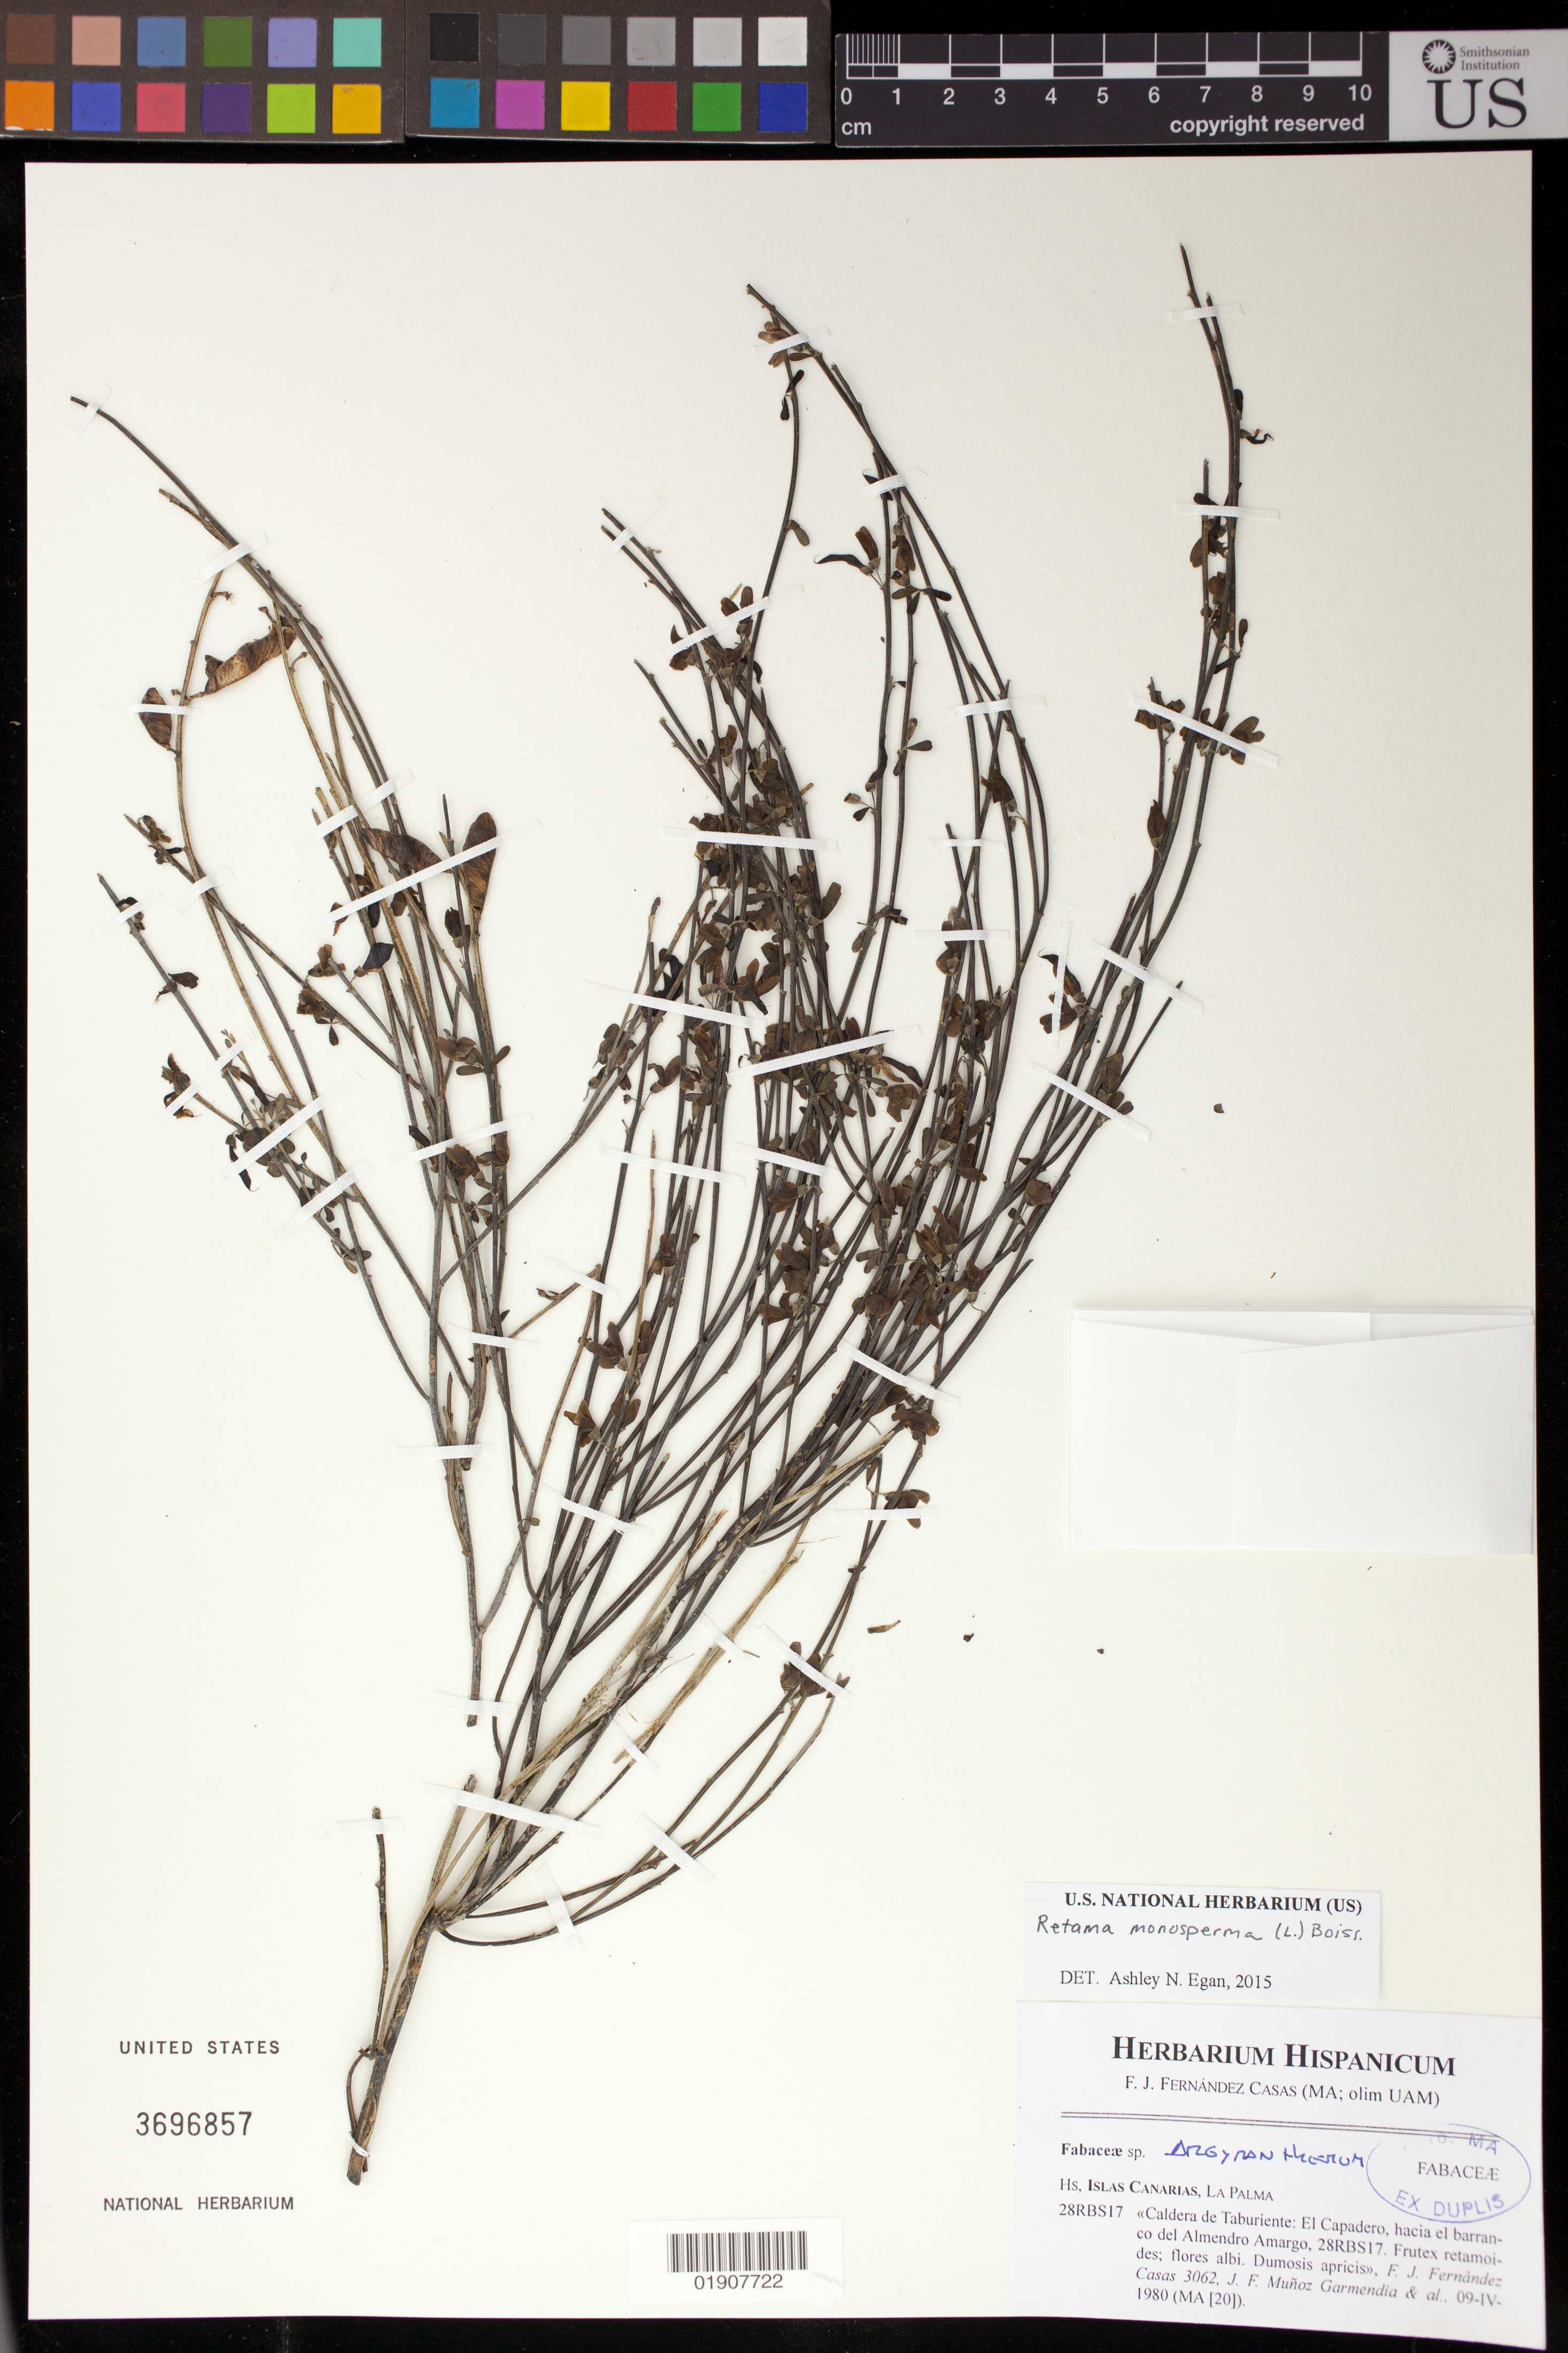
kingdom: Plantae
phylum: Tracheophyta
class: Magnoliopsida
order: Fabales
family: Fabaceae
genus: Retama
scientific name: Retama monosperma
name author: (L.) Boiss.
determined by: Egan, Ashley N., (US), Smithsonian Institution - National Museum of Natural History (UNITED STATES)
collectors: F. J. Fernández Casas, F. Muñoz Garmendia & et al.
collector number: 3062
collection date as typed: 09-IV-1980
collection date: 1980-04-09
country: Spain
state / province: Canarias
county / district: Santa Cruz de Tenerife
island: La Palma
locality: Islas Canarias, La Palma, Caldera de Taburiente: El Capadero, hacia el barranco del Almendro Amargo, 28RBS17.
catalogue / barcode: US 3696857